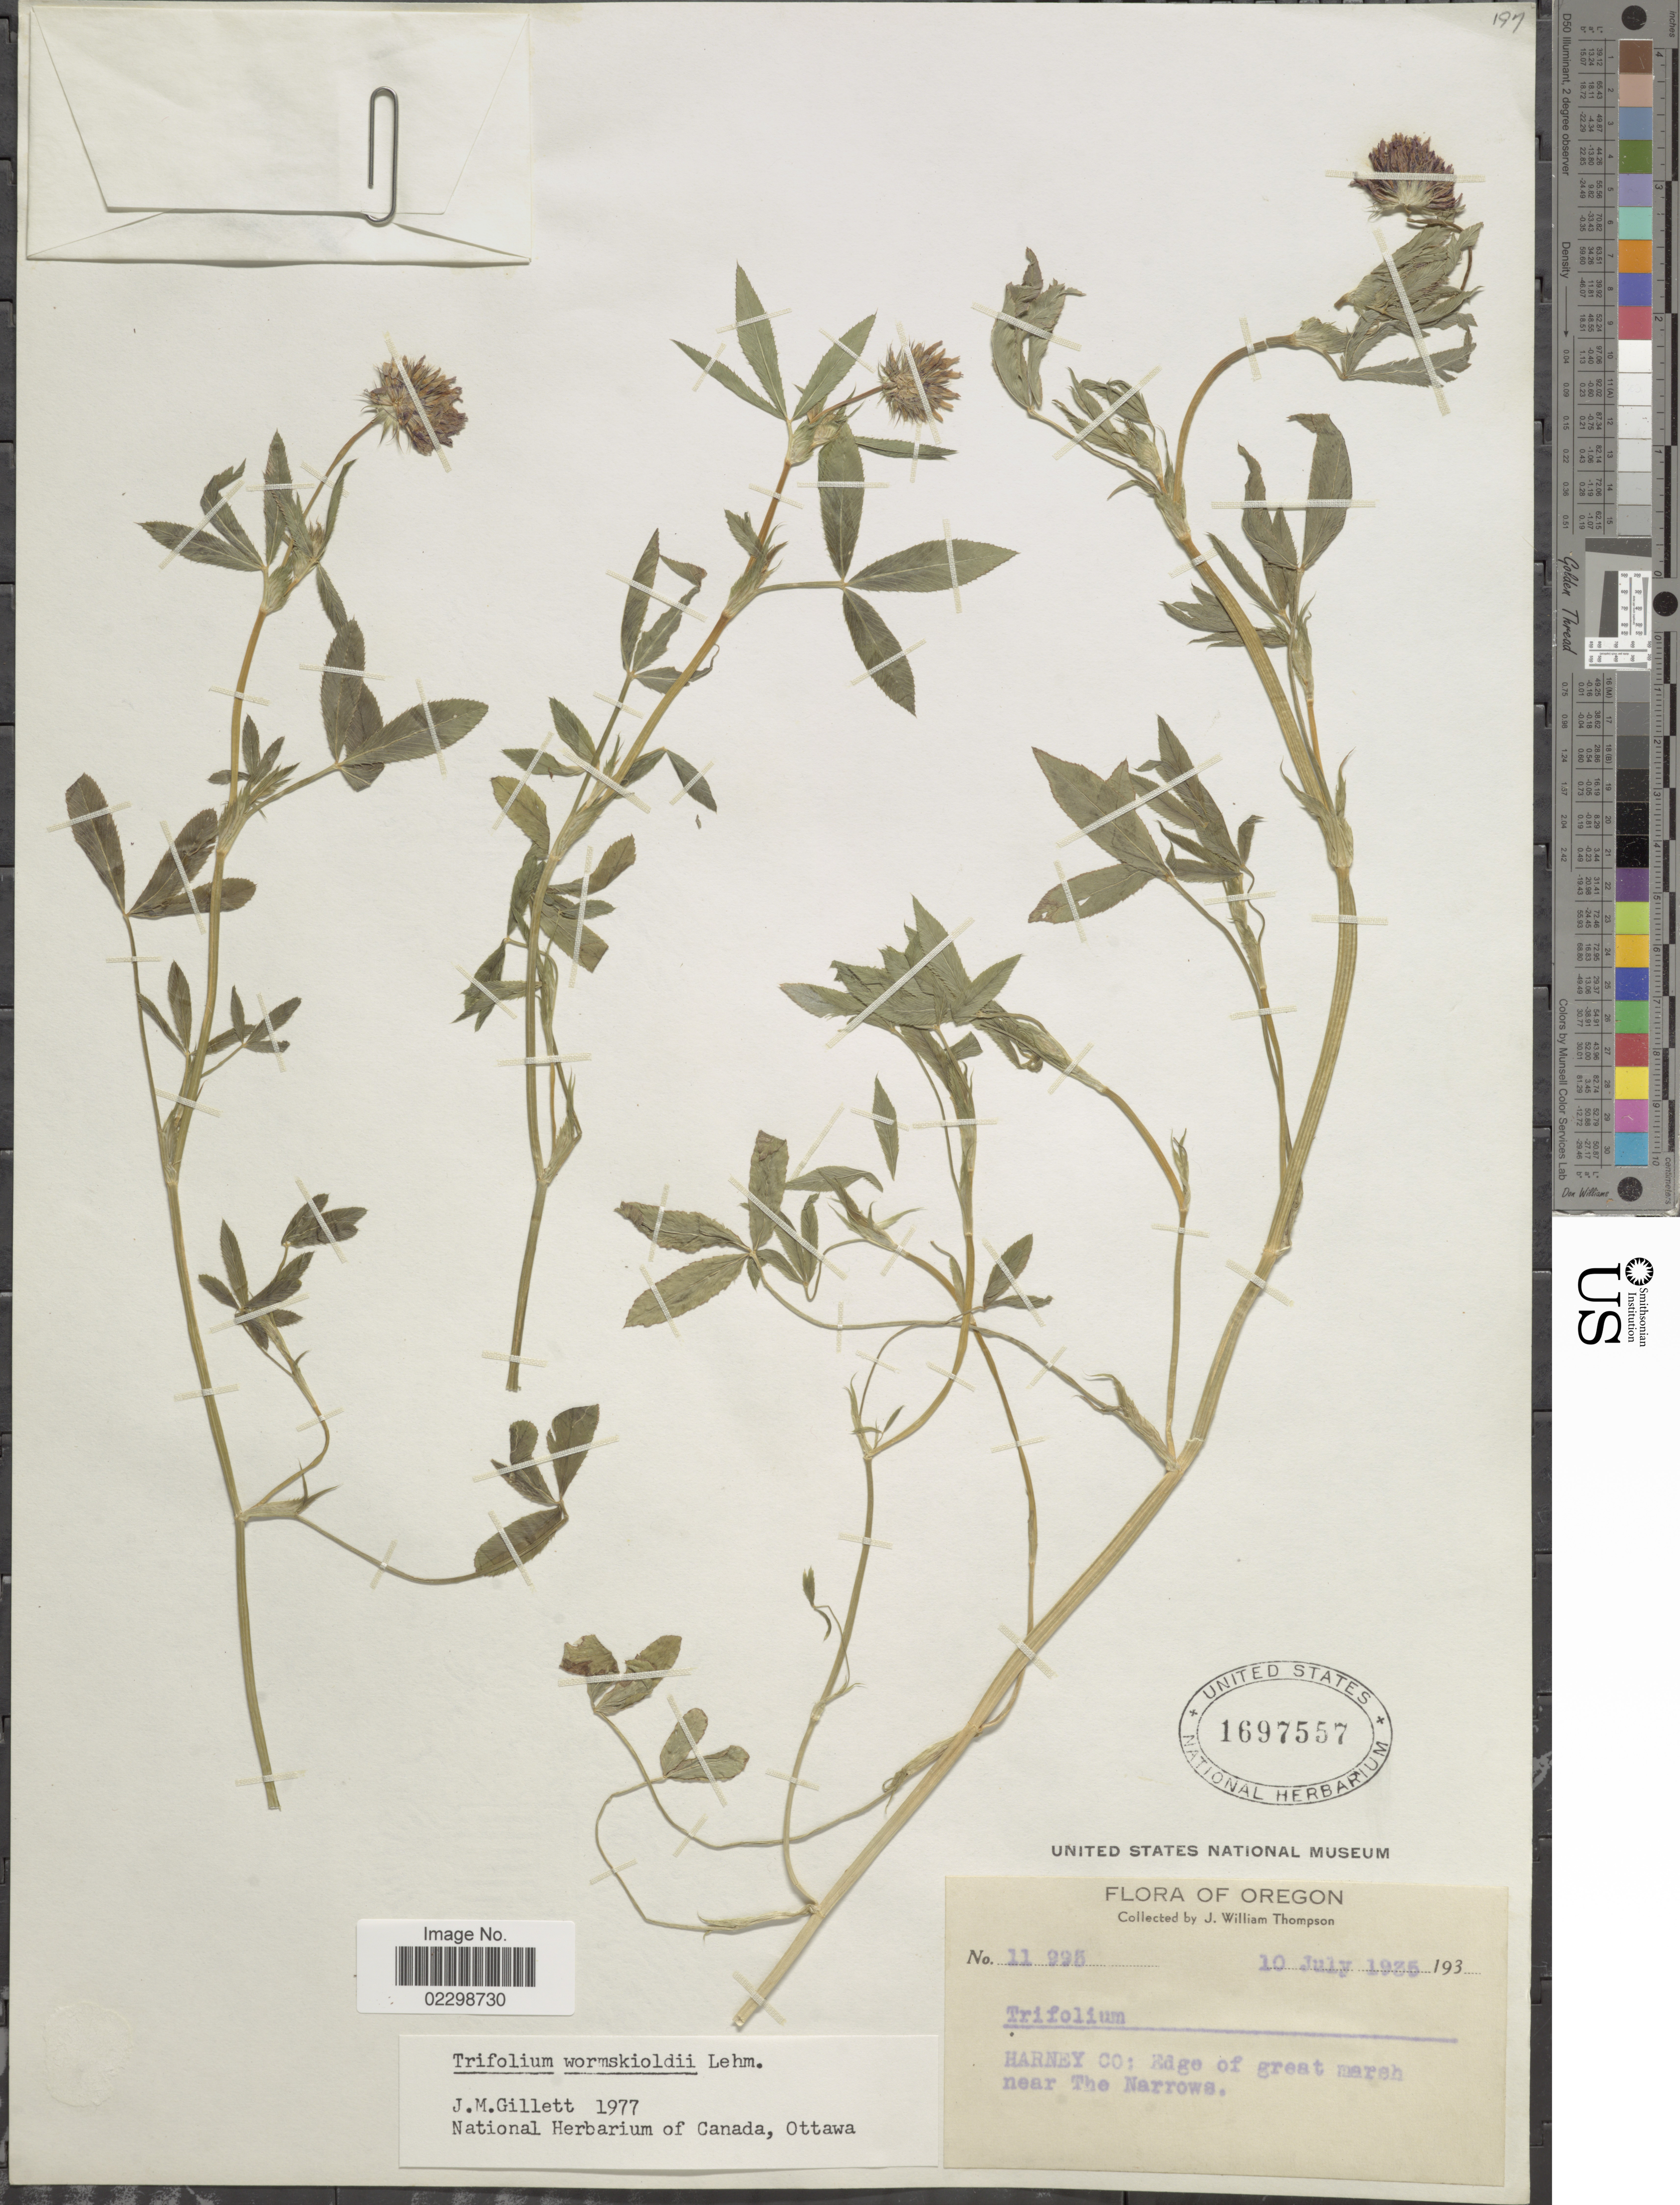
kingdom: Plantae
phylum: Tracheophyta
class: Magnoliopsida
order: Fabales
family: Fabaceae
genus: Trifolium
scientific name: Trifolium wormskioldii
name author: Lehm.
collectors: J. W. Thompson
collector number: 11995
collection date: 1935-07-10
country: United States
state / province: Oregon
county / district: Harney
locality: Harney Co., near the Narrows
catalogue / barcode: US 1697557